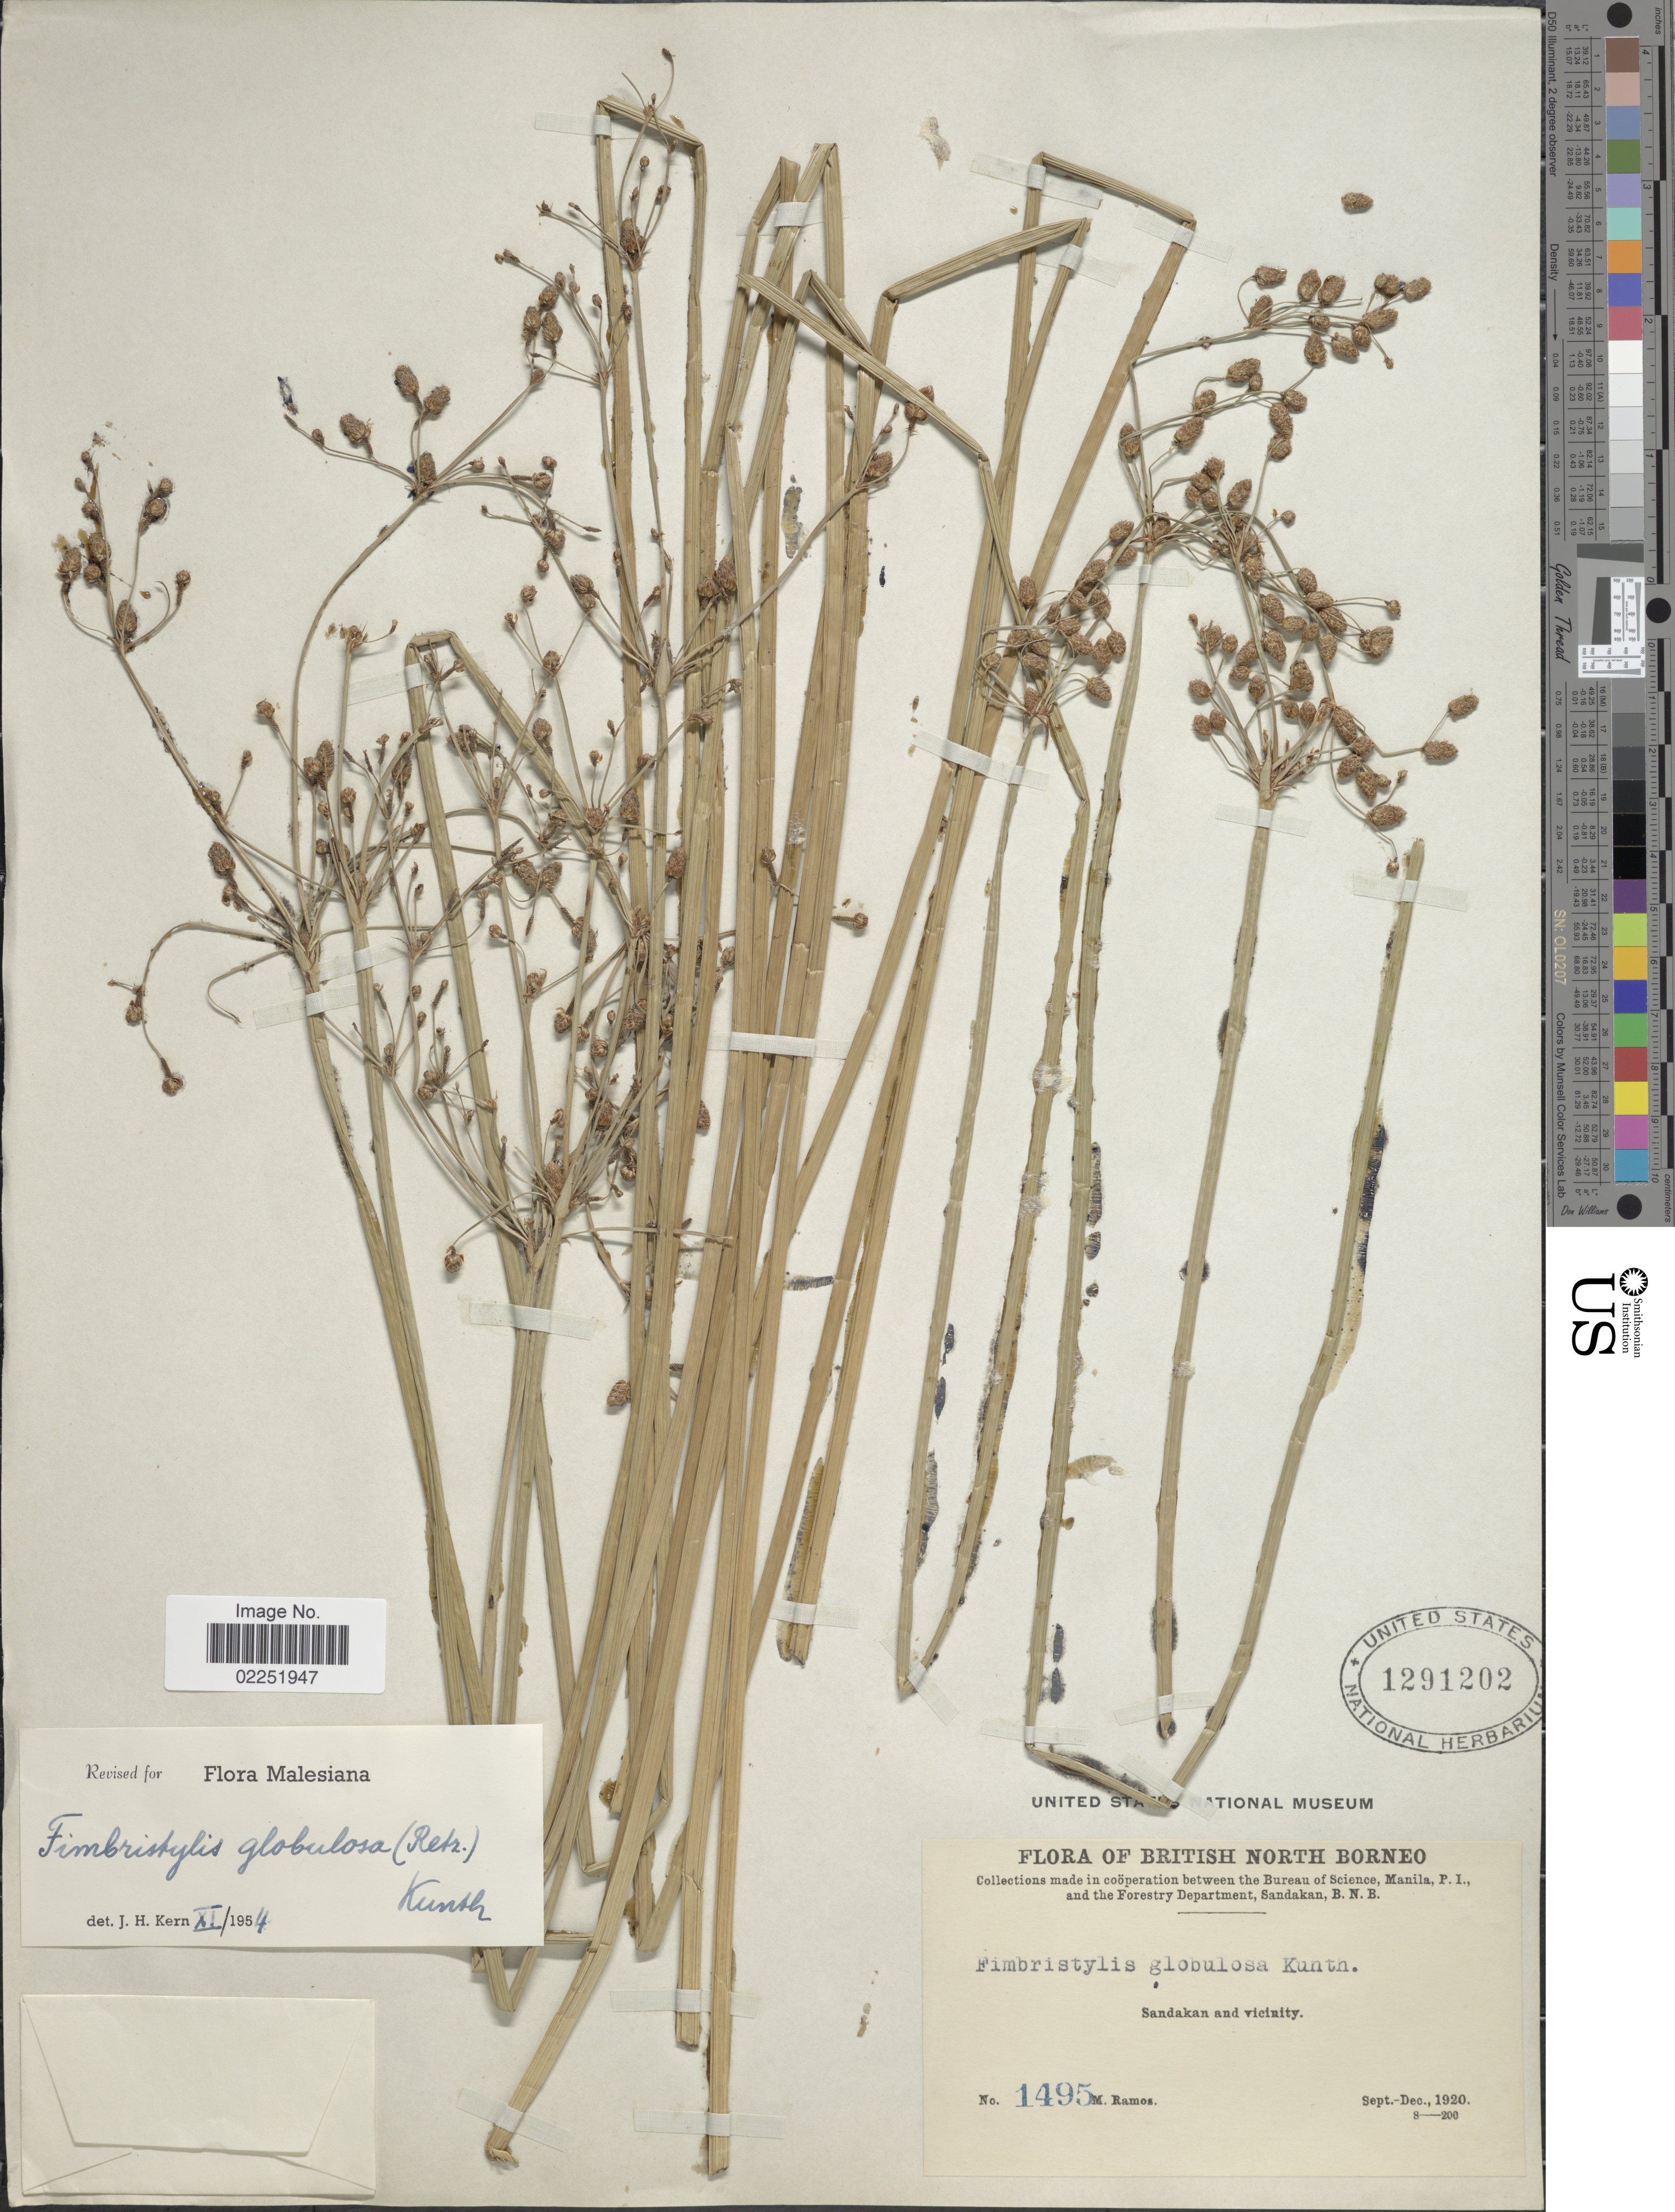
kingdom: Plantae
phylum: Tracheophyta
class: Liliopsida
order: Poales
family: Cyperaceae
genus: Fimbristylis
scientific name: Fimbristylis umbellaris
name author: (Lam.) Vahl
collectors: M. Ramos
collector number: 1495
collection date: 1920-09/1920-12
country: Malaysia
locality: British North Borneo, Sandakan and vicinity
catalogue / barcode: US 1291202